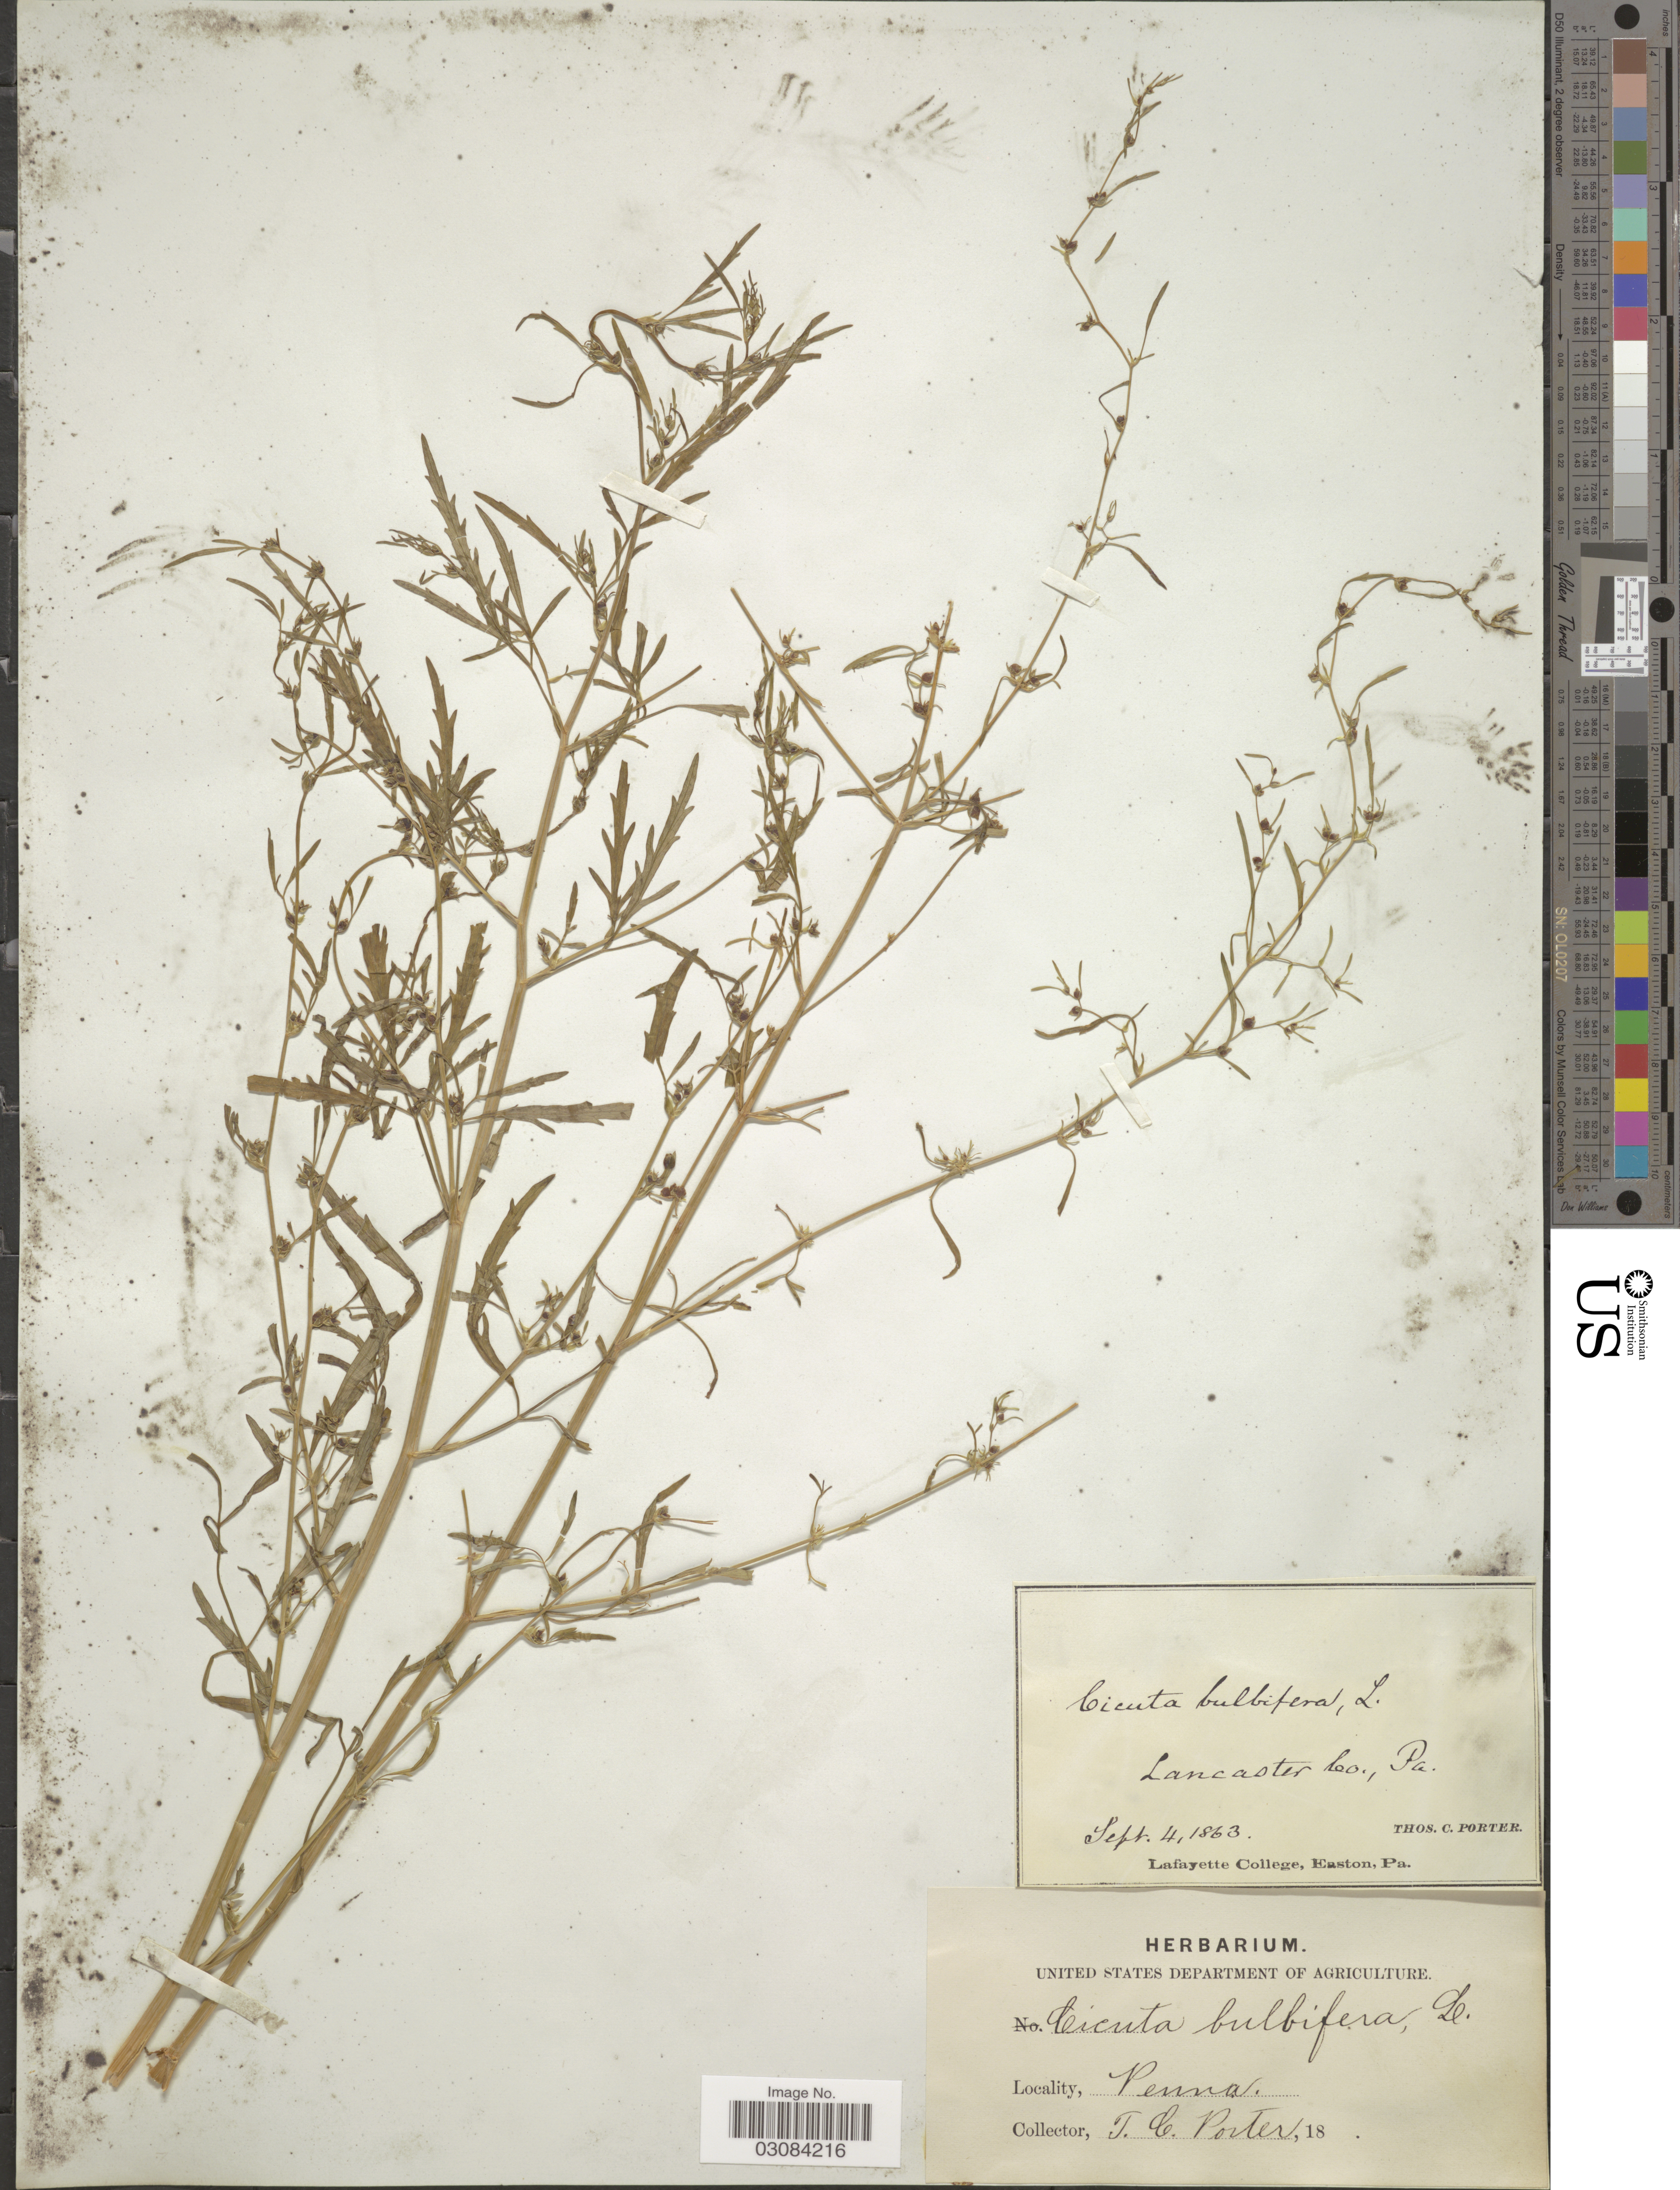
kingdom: Plantae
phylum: Tracheophyta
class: Magnoliopsida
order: Apiales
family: Apiaceae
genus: Cicuta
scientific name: Cicuta bulbifera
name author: L.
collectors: T. Porter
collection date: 1863-09-04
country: United States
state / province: Pennsylvania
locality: Lancaster Co.